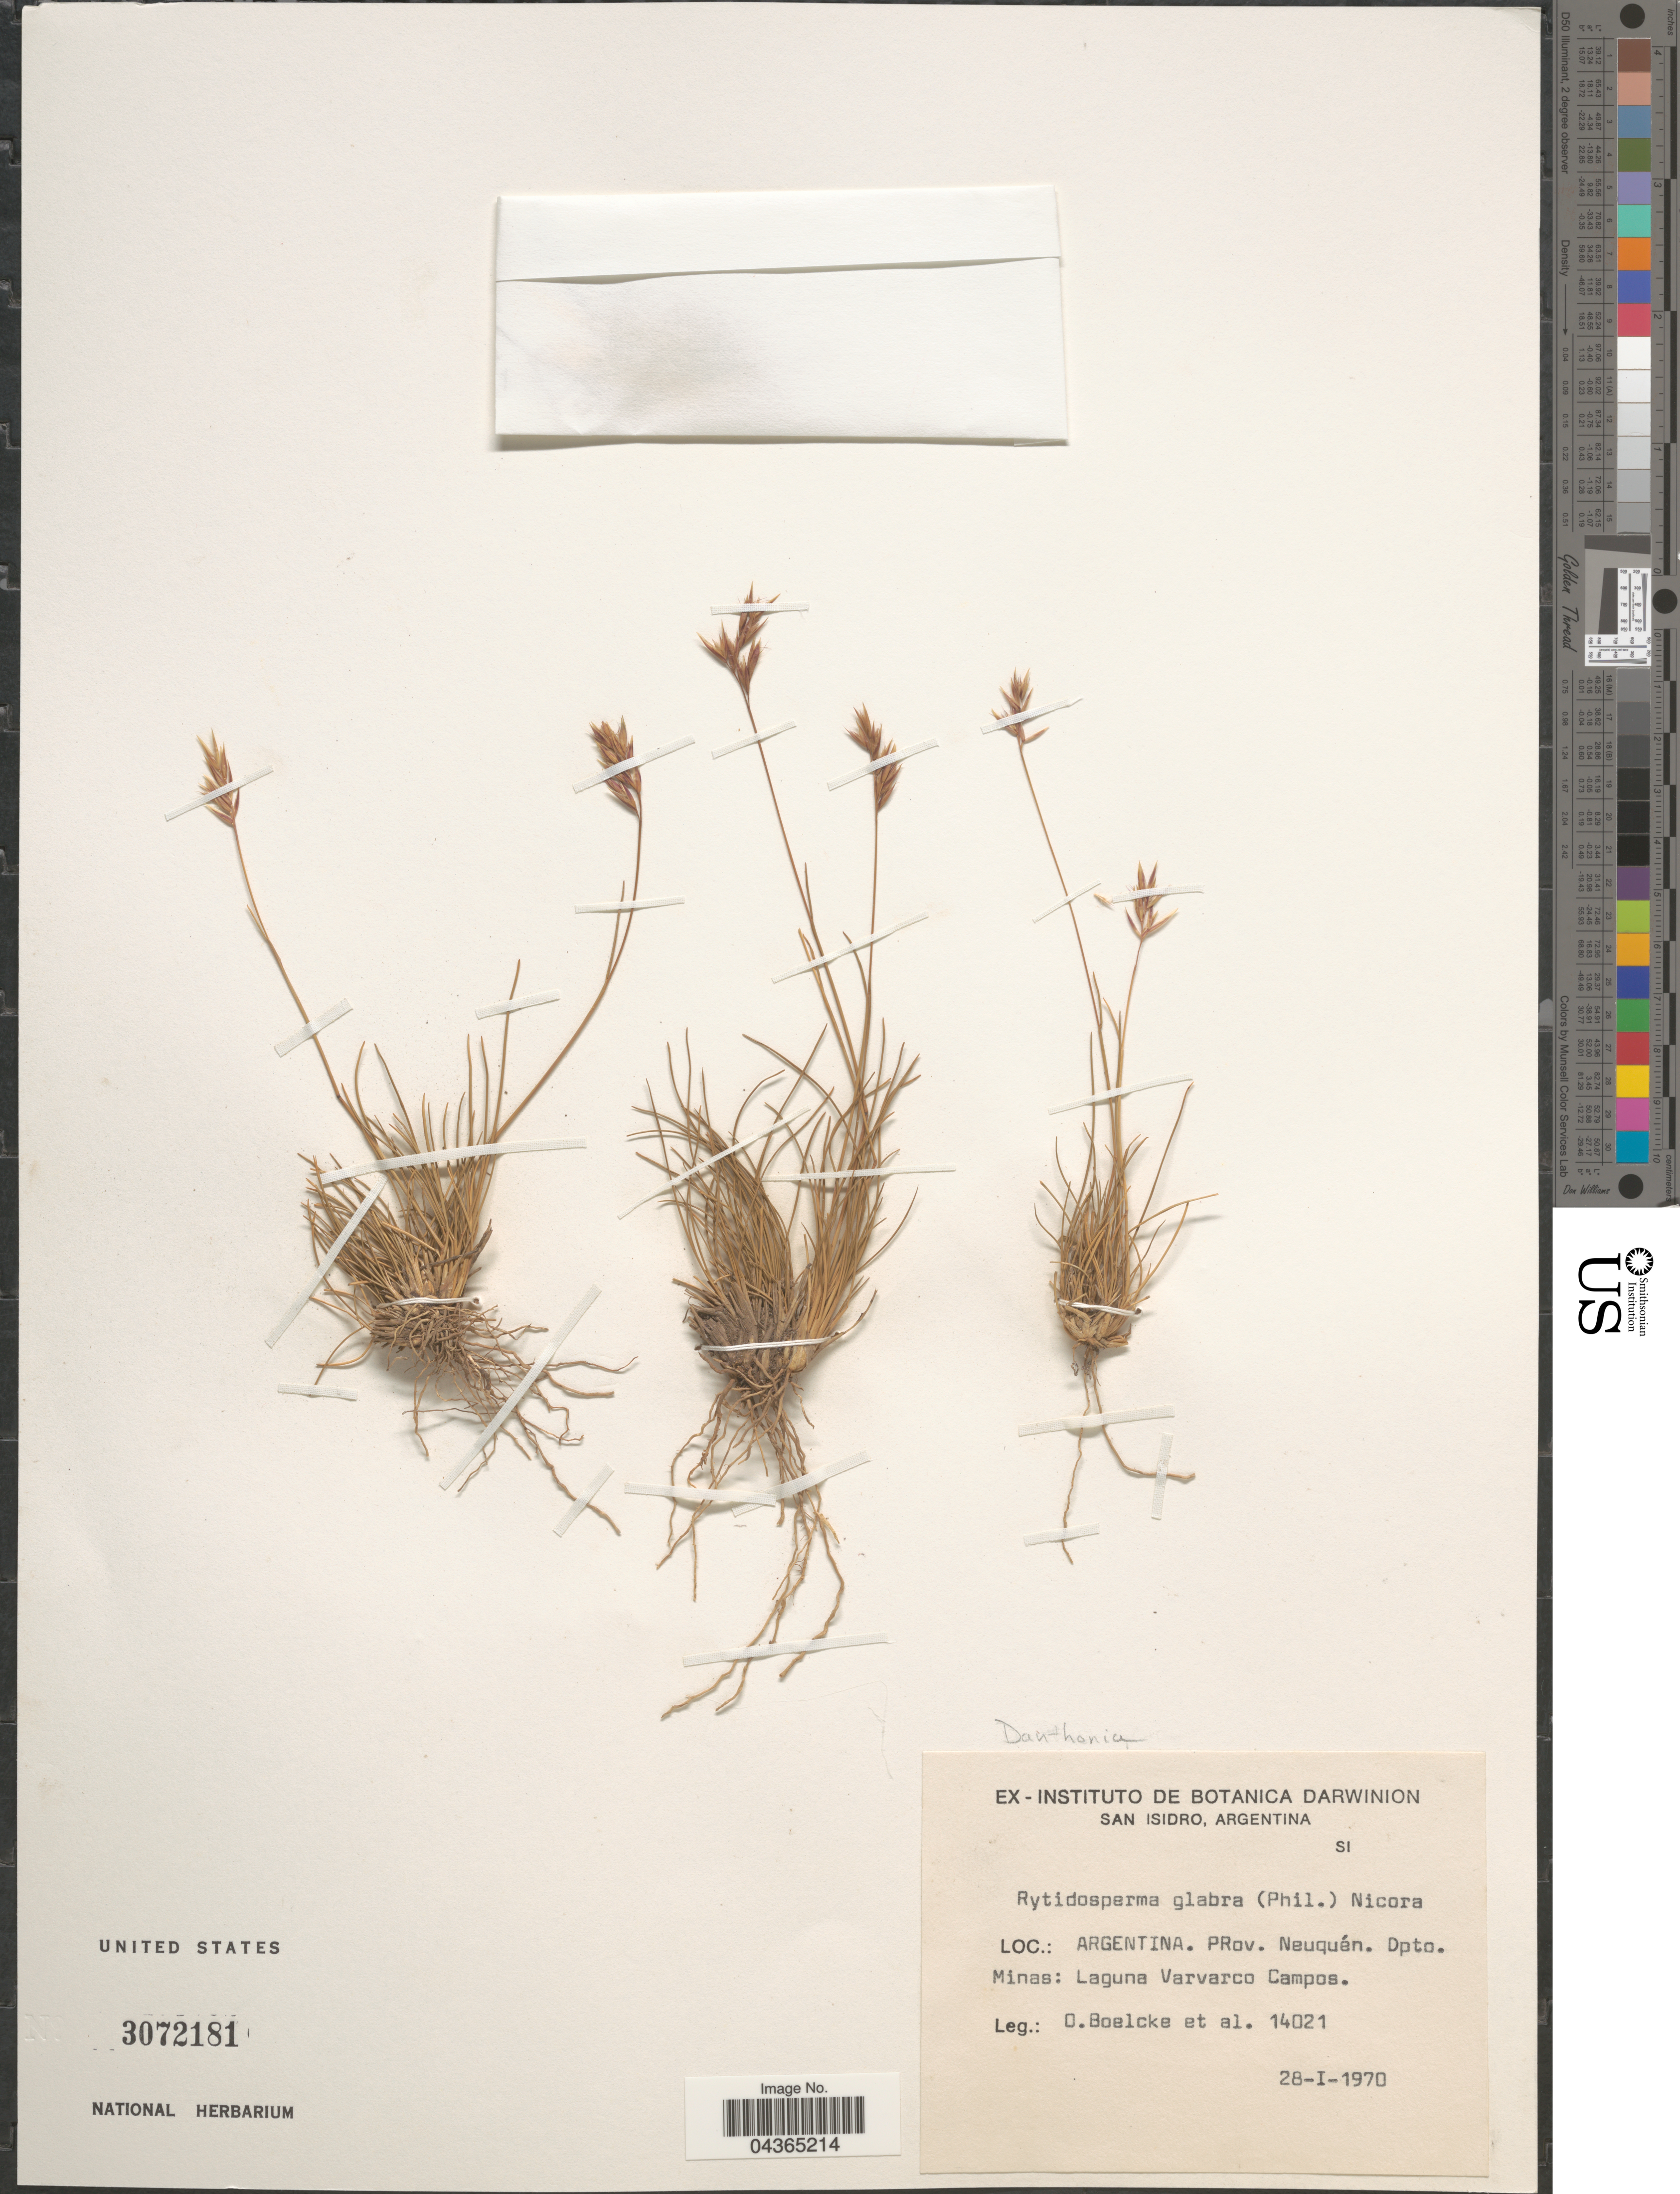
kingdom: Plantae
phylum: Tracheophyta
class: Liliopsida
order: Poales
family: Poaceae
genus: Rytidosperma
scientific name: Rytidosperma violaceum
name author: (É. Desv.) Nicora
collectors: O. Boelcke & et al.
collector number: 14021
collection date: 1970-01-28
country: Argentina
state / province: Neuquen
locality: Dpto. Minas: Laguna Varvarco Campos.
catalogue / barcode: US 3072181